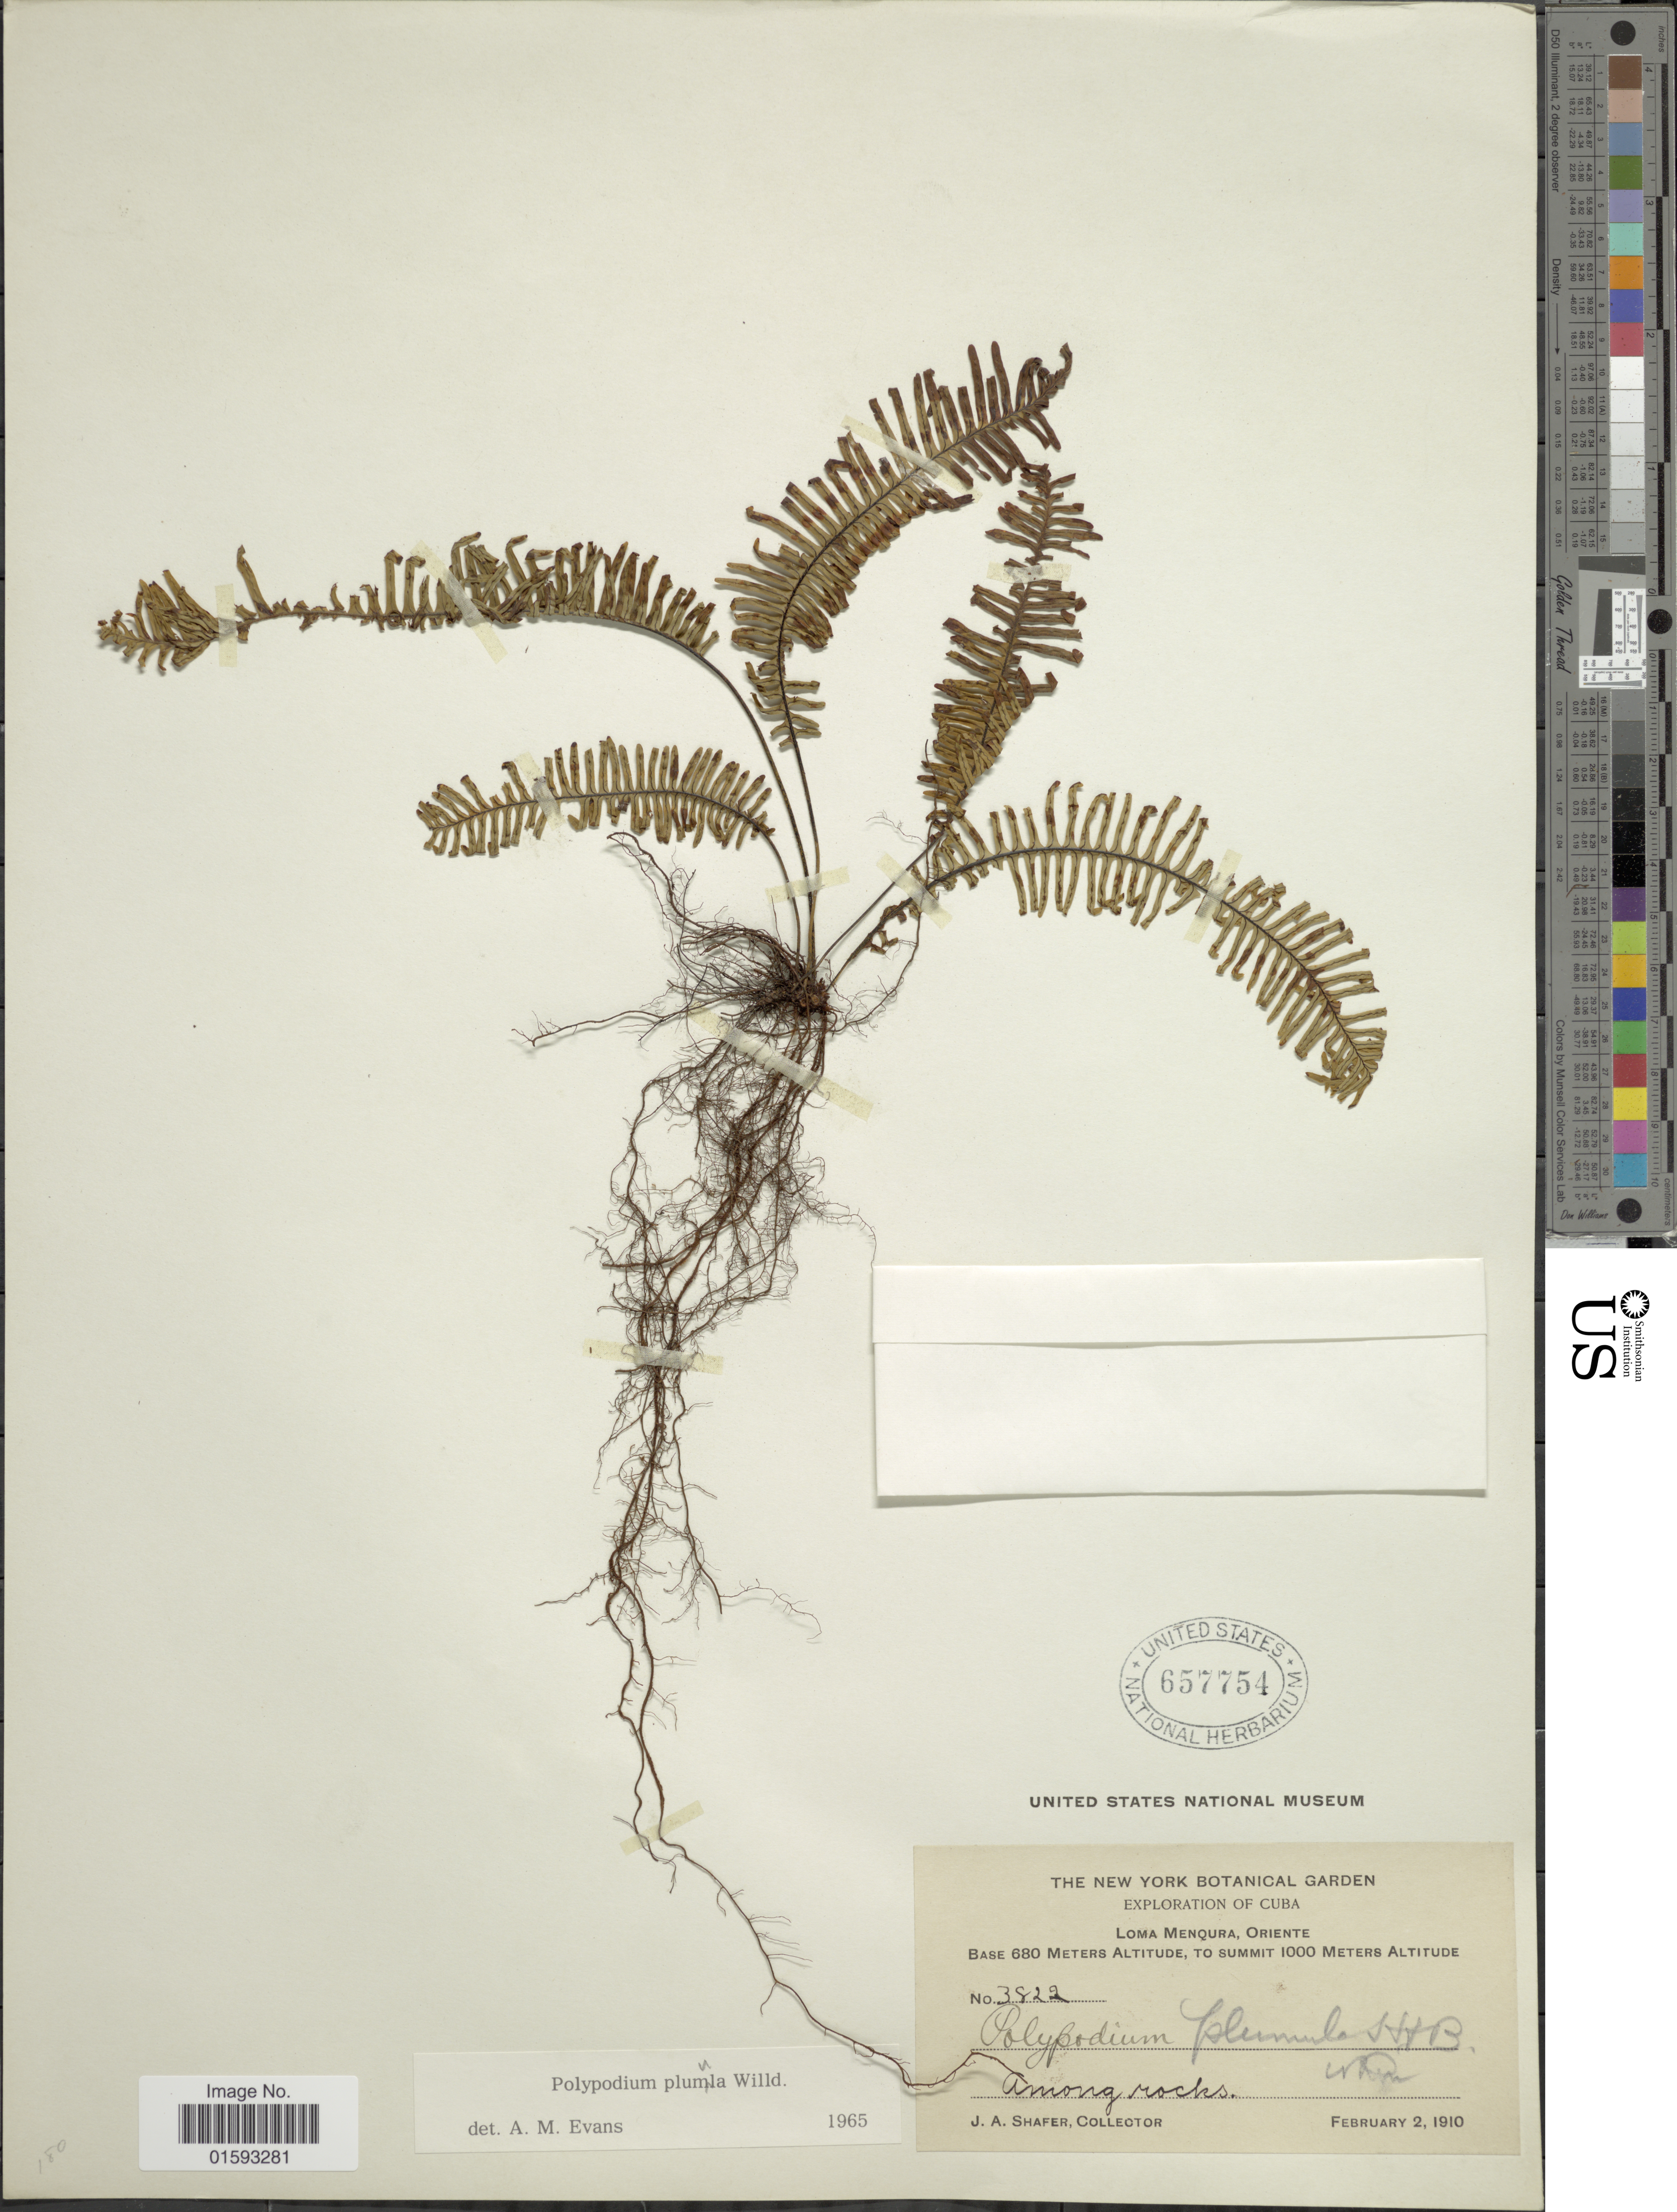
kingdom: Plantae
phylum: Tracheophyta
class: Polypodiopsida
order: Polypodiales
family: Polypodiaceae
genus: Pecluma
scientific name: Pecluma plumula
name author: (Humb. & Bonpl. ex Willd.) M.G. Price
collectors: J. A. Shafer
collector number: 3822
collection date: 1910-02-02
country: Cuba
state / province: Oriente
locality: Loma Menqura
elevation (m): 680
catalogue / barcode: US 657754